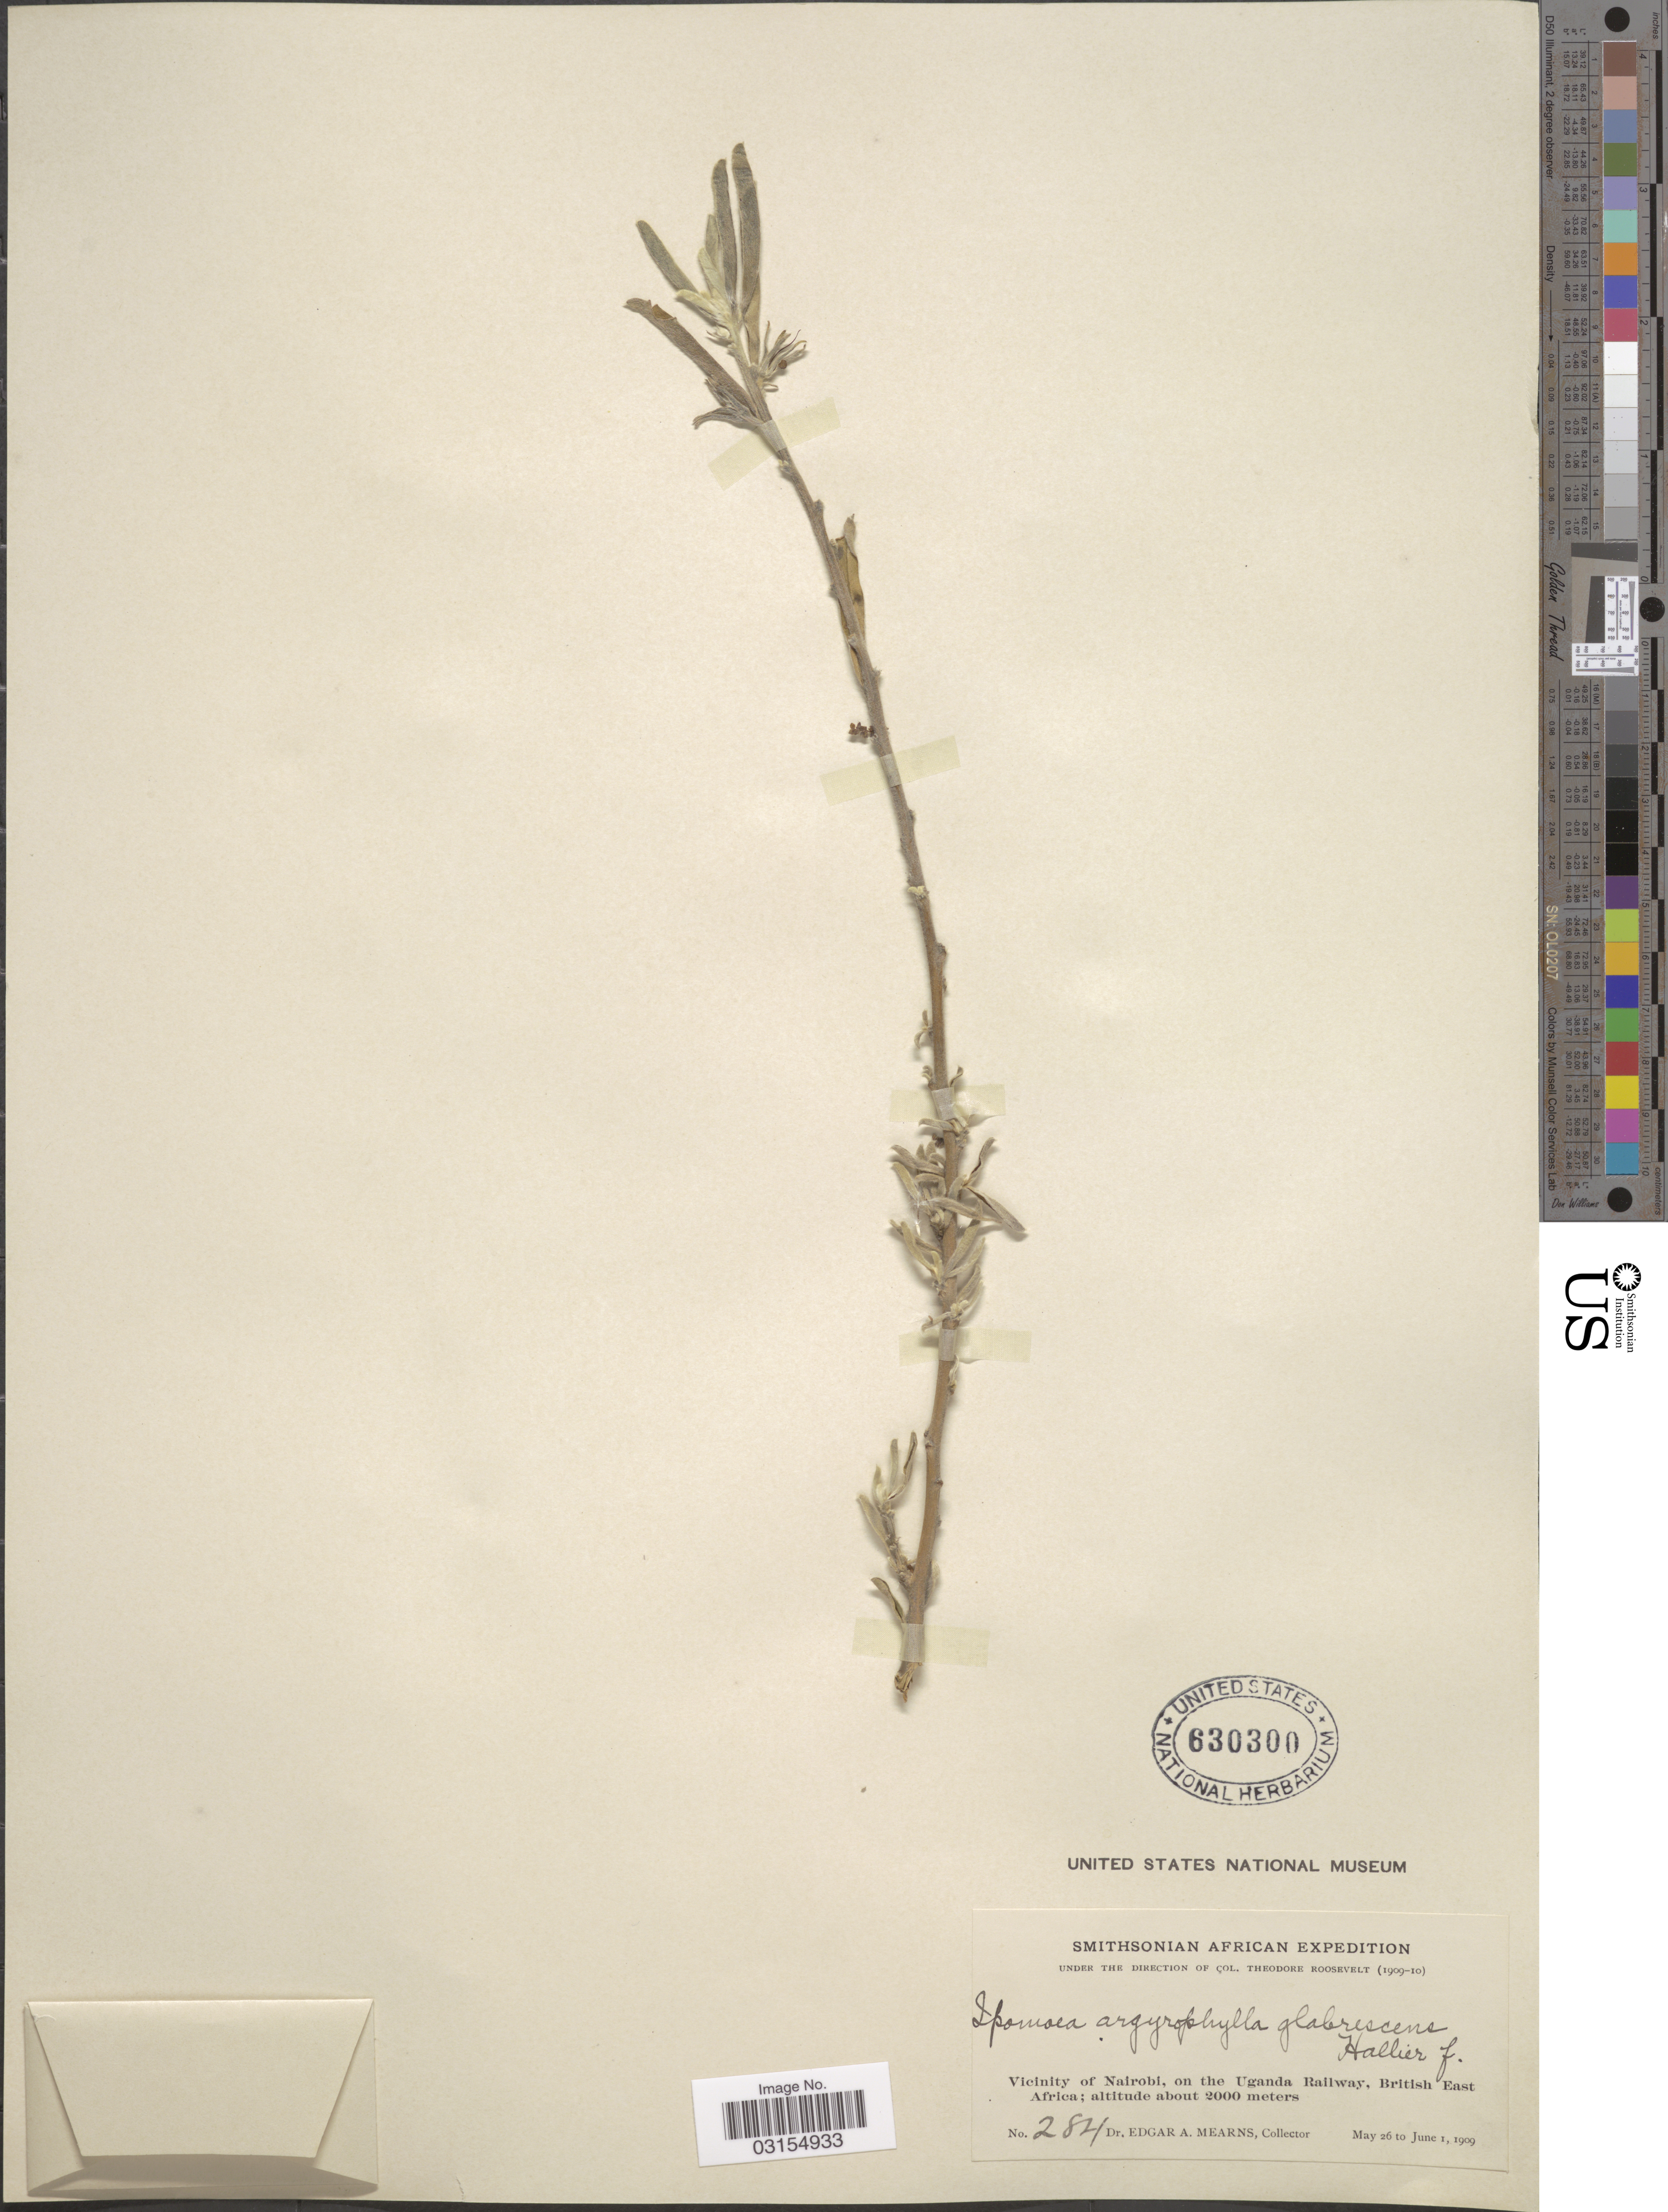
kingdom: Plantae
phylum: Tracheophyta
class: Magnoliopsida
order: Solanales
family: Convolvulaceae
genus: Ipomoea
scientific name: Ipomoea argyrophylla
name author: Vatke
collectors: E. A. Mearns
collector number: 284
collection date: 1909-05-26/1909-06-01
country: Kenya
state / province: Nairobi Area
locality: Vicinity of Nairobi, on the Uganda Railway, British East Africa.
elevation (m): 2000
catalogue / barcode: US 630300